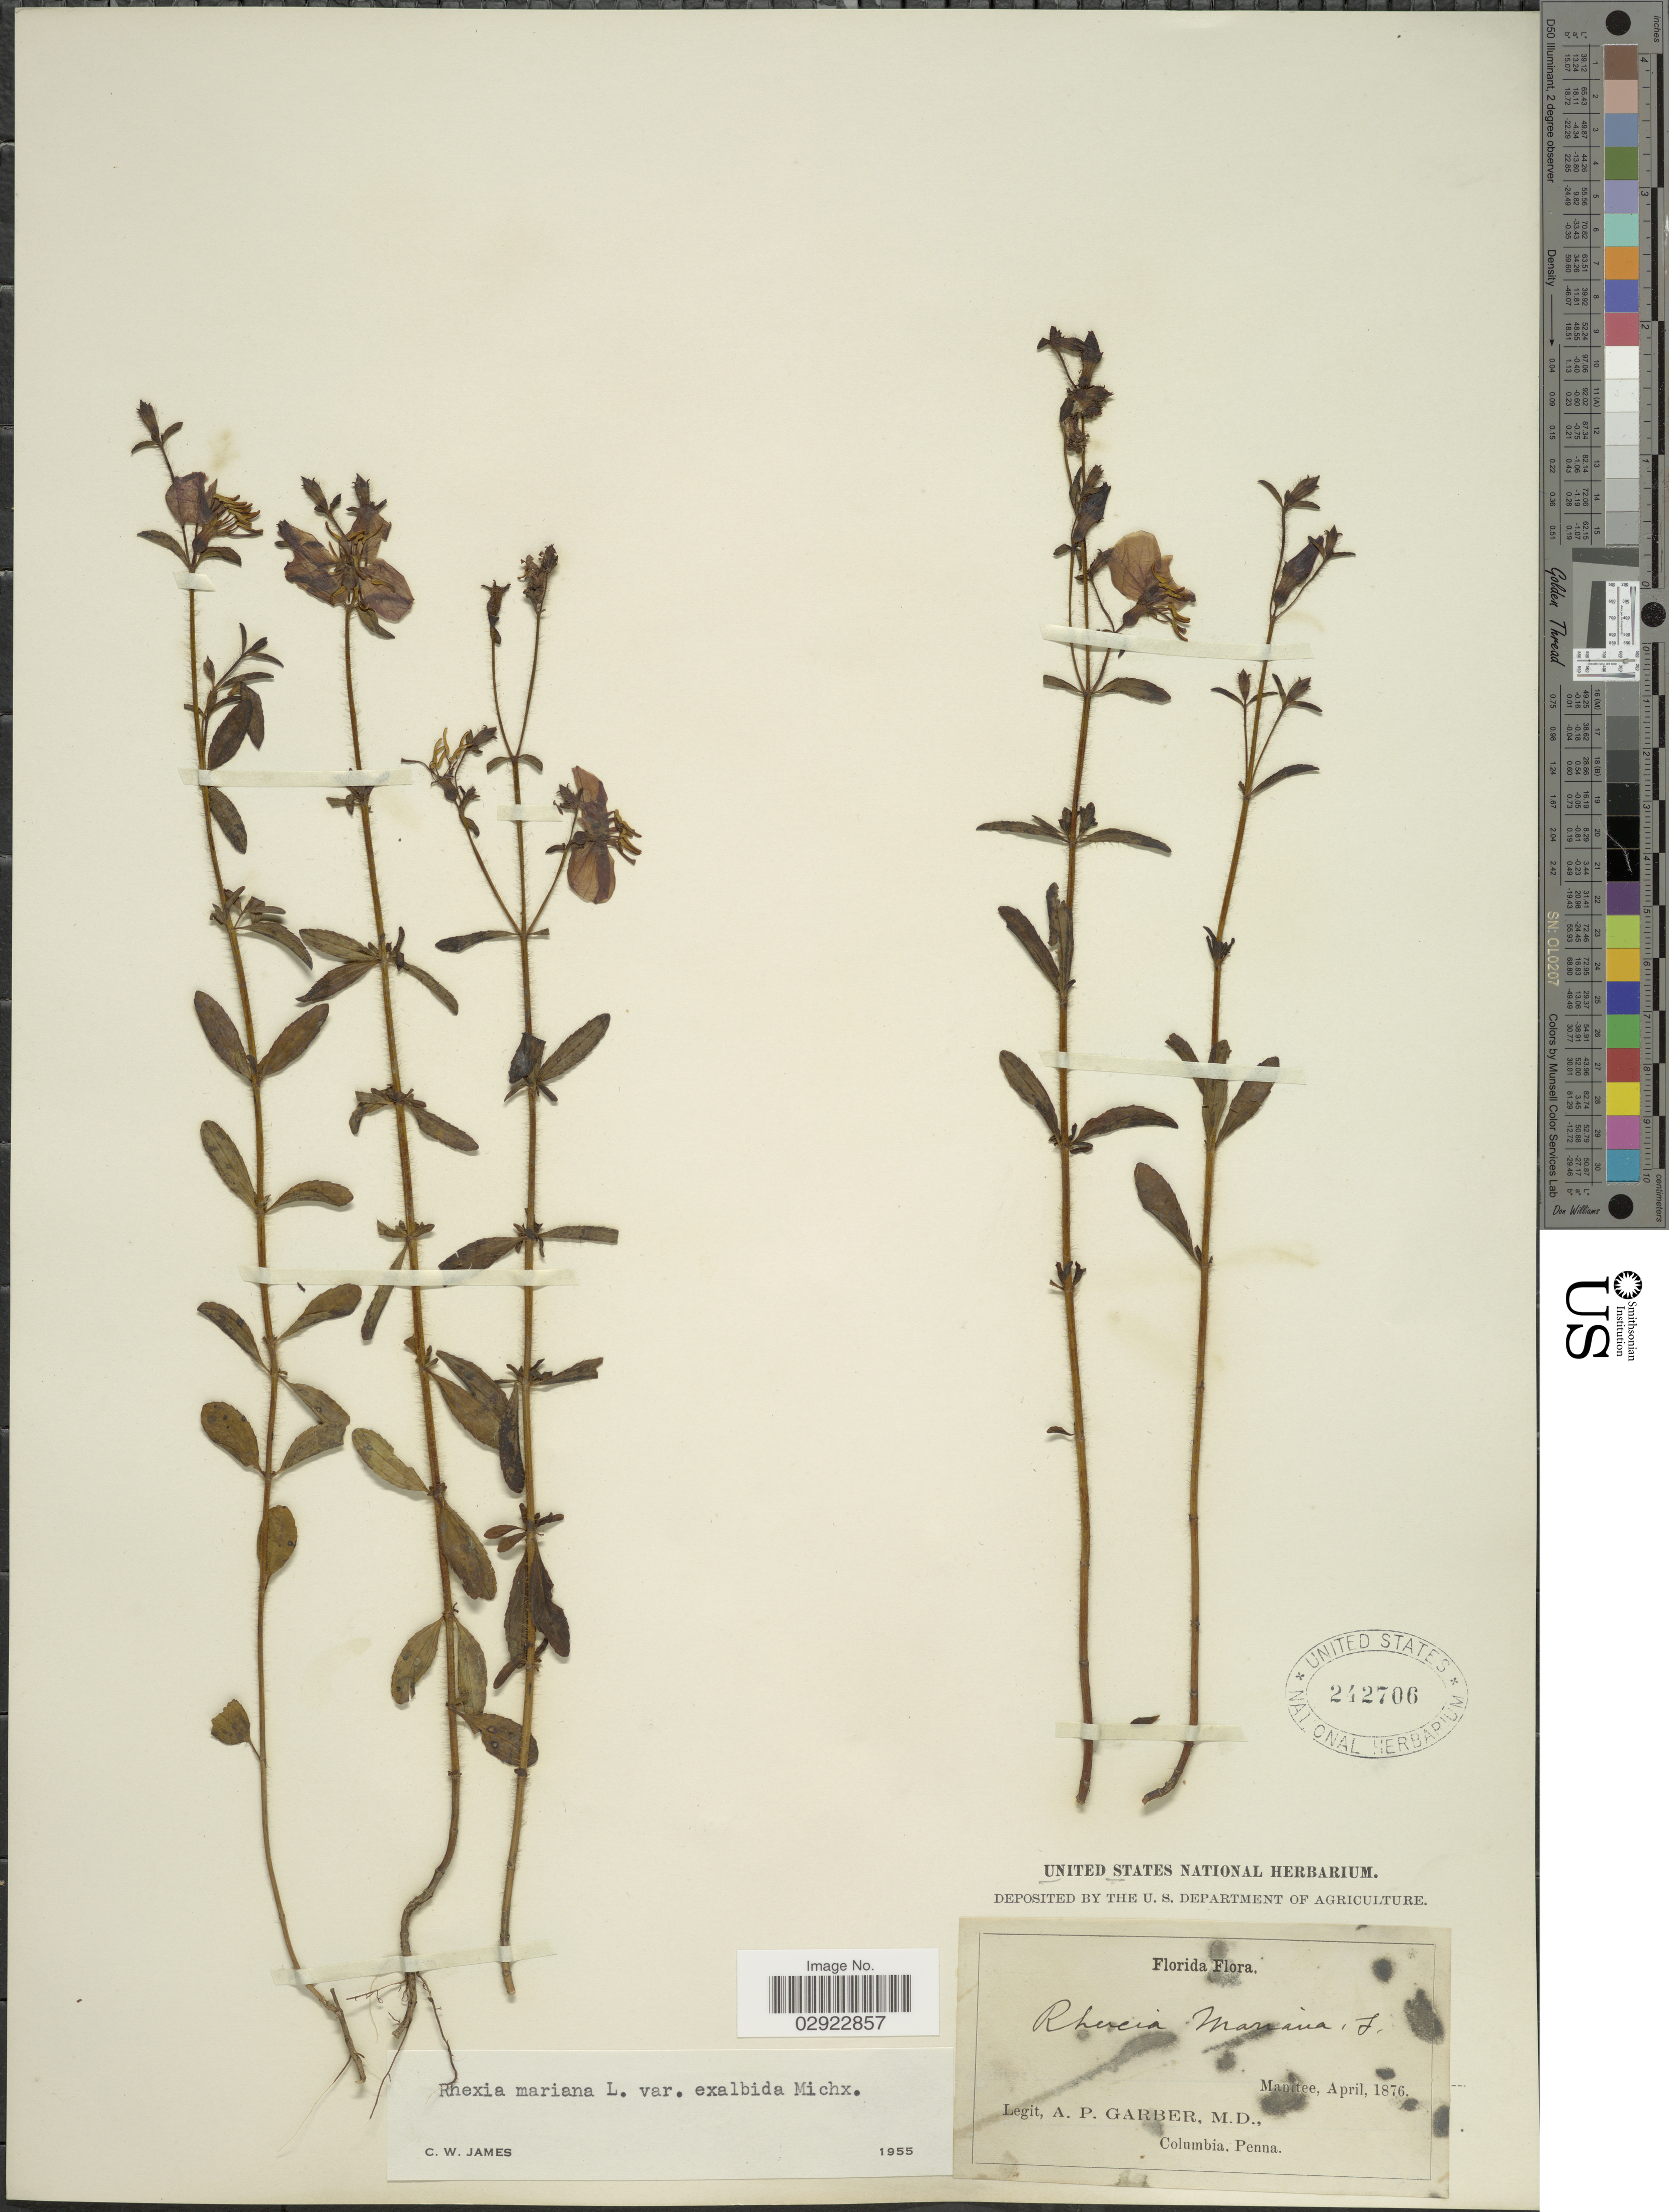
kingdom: Plantae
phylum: Tracheophyta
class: Magnoliopsida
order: Myrtales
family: Melastomataceae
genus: Rhexia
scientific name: Rhexia mariana var. exalbida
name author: Michx.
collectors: A. P. Garber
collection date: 1876-04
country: United States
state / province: Florida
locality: Manitee.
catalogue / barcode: US 242706